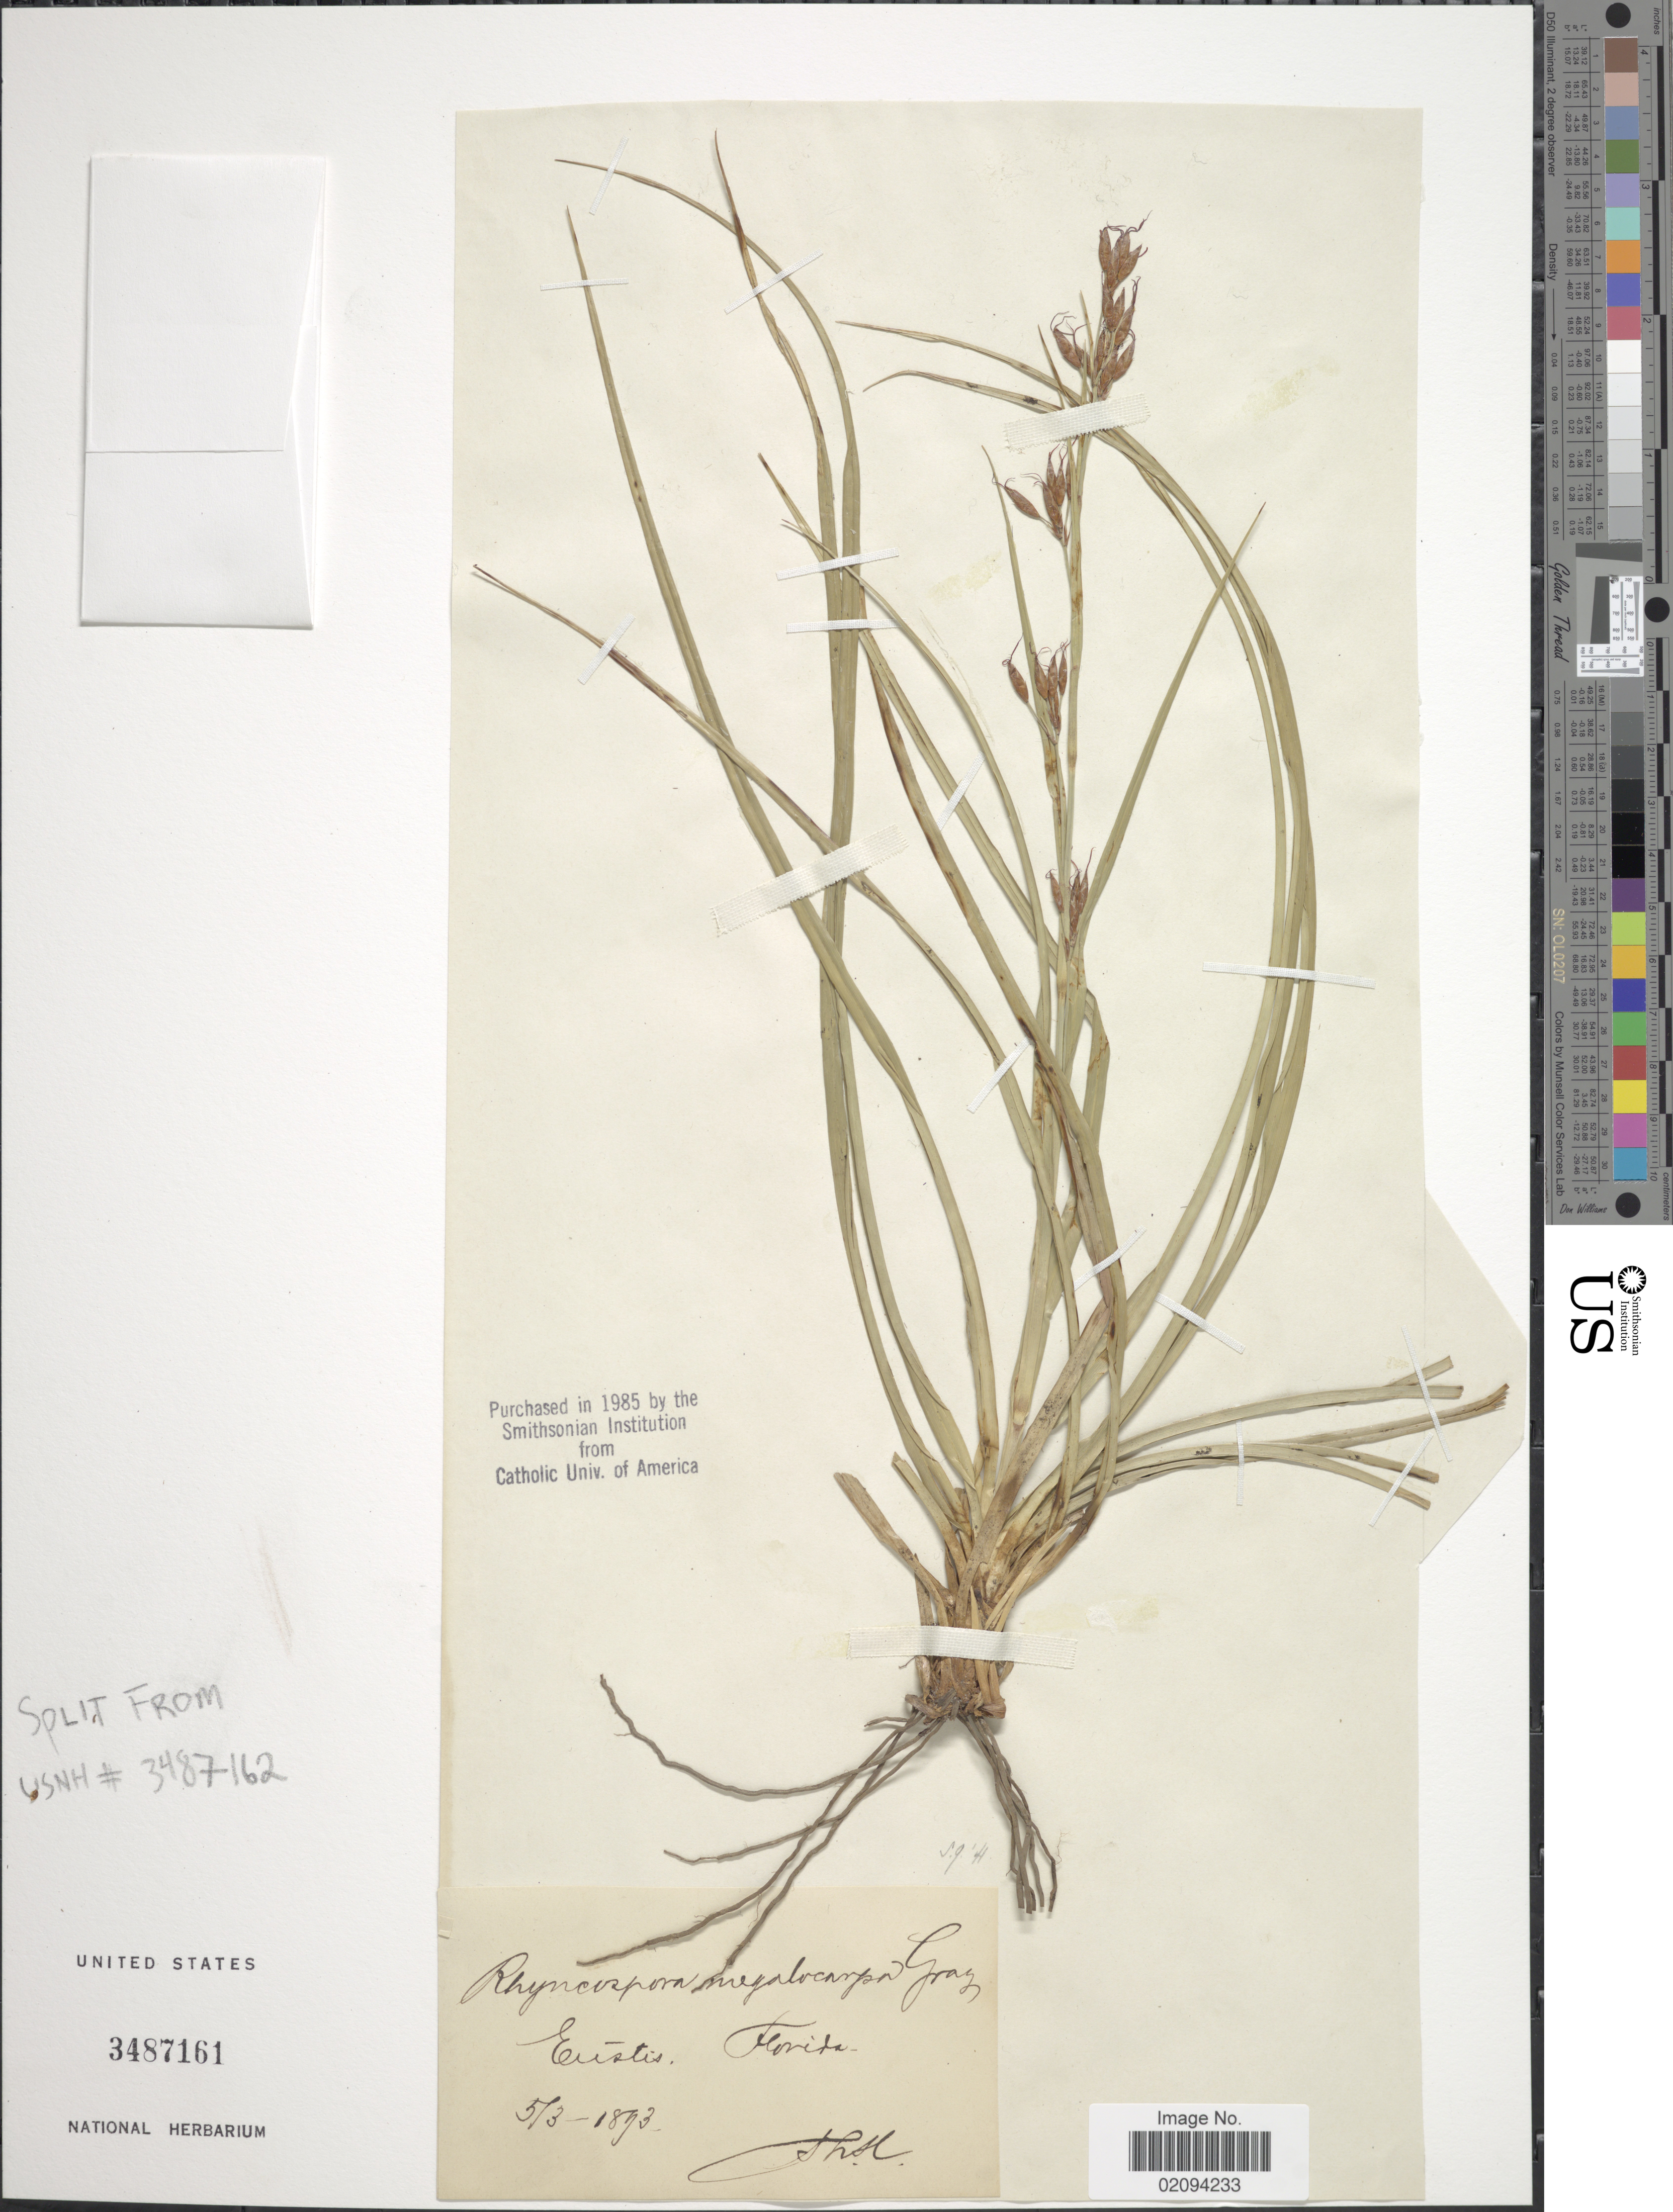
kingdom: Plantae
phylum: Tracheophyta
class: Liliopsida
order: Poales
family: Cyperaceae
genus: Rhynchospora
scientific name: Rhynchospora megalocarpa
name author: A. Gray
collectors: T. Holm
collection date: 1893-05-03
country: United States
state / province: Florida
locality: Eustis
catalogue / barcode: US 3487161